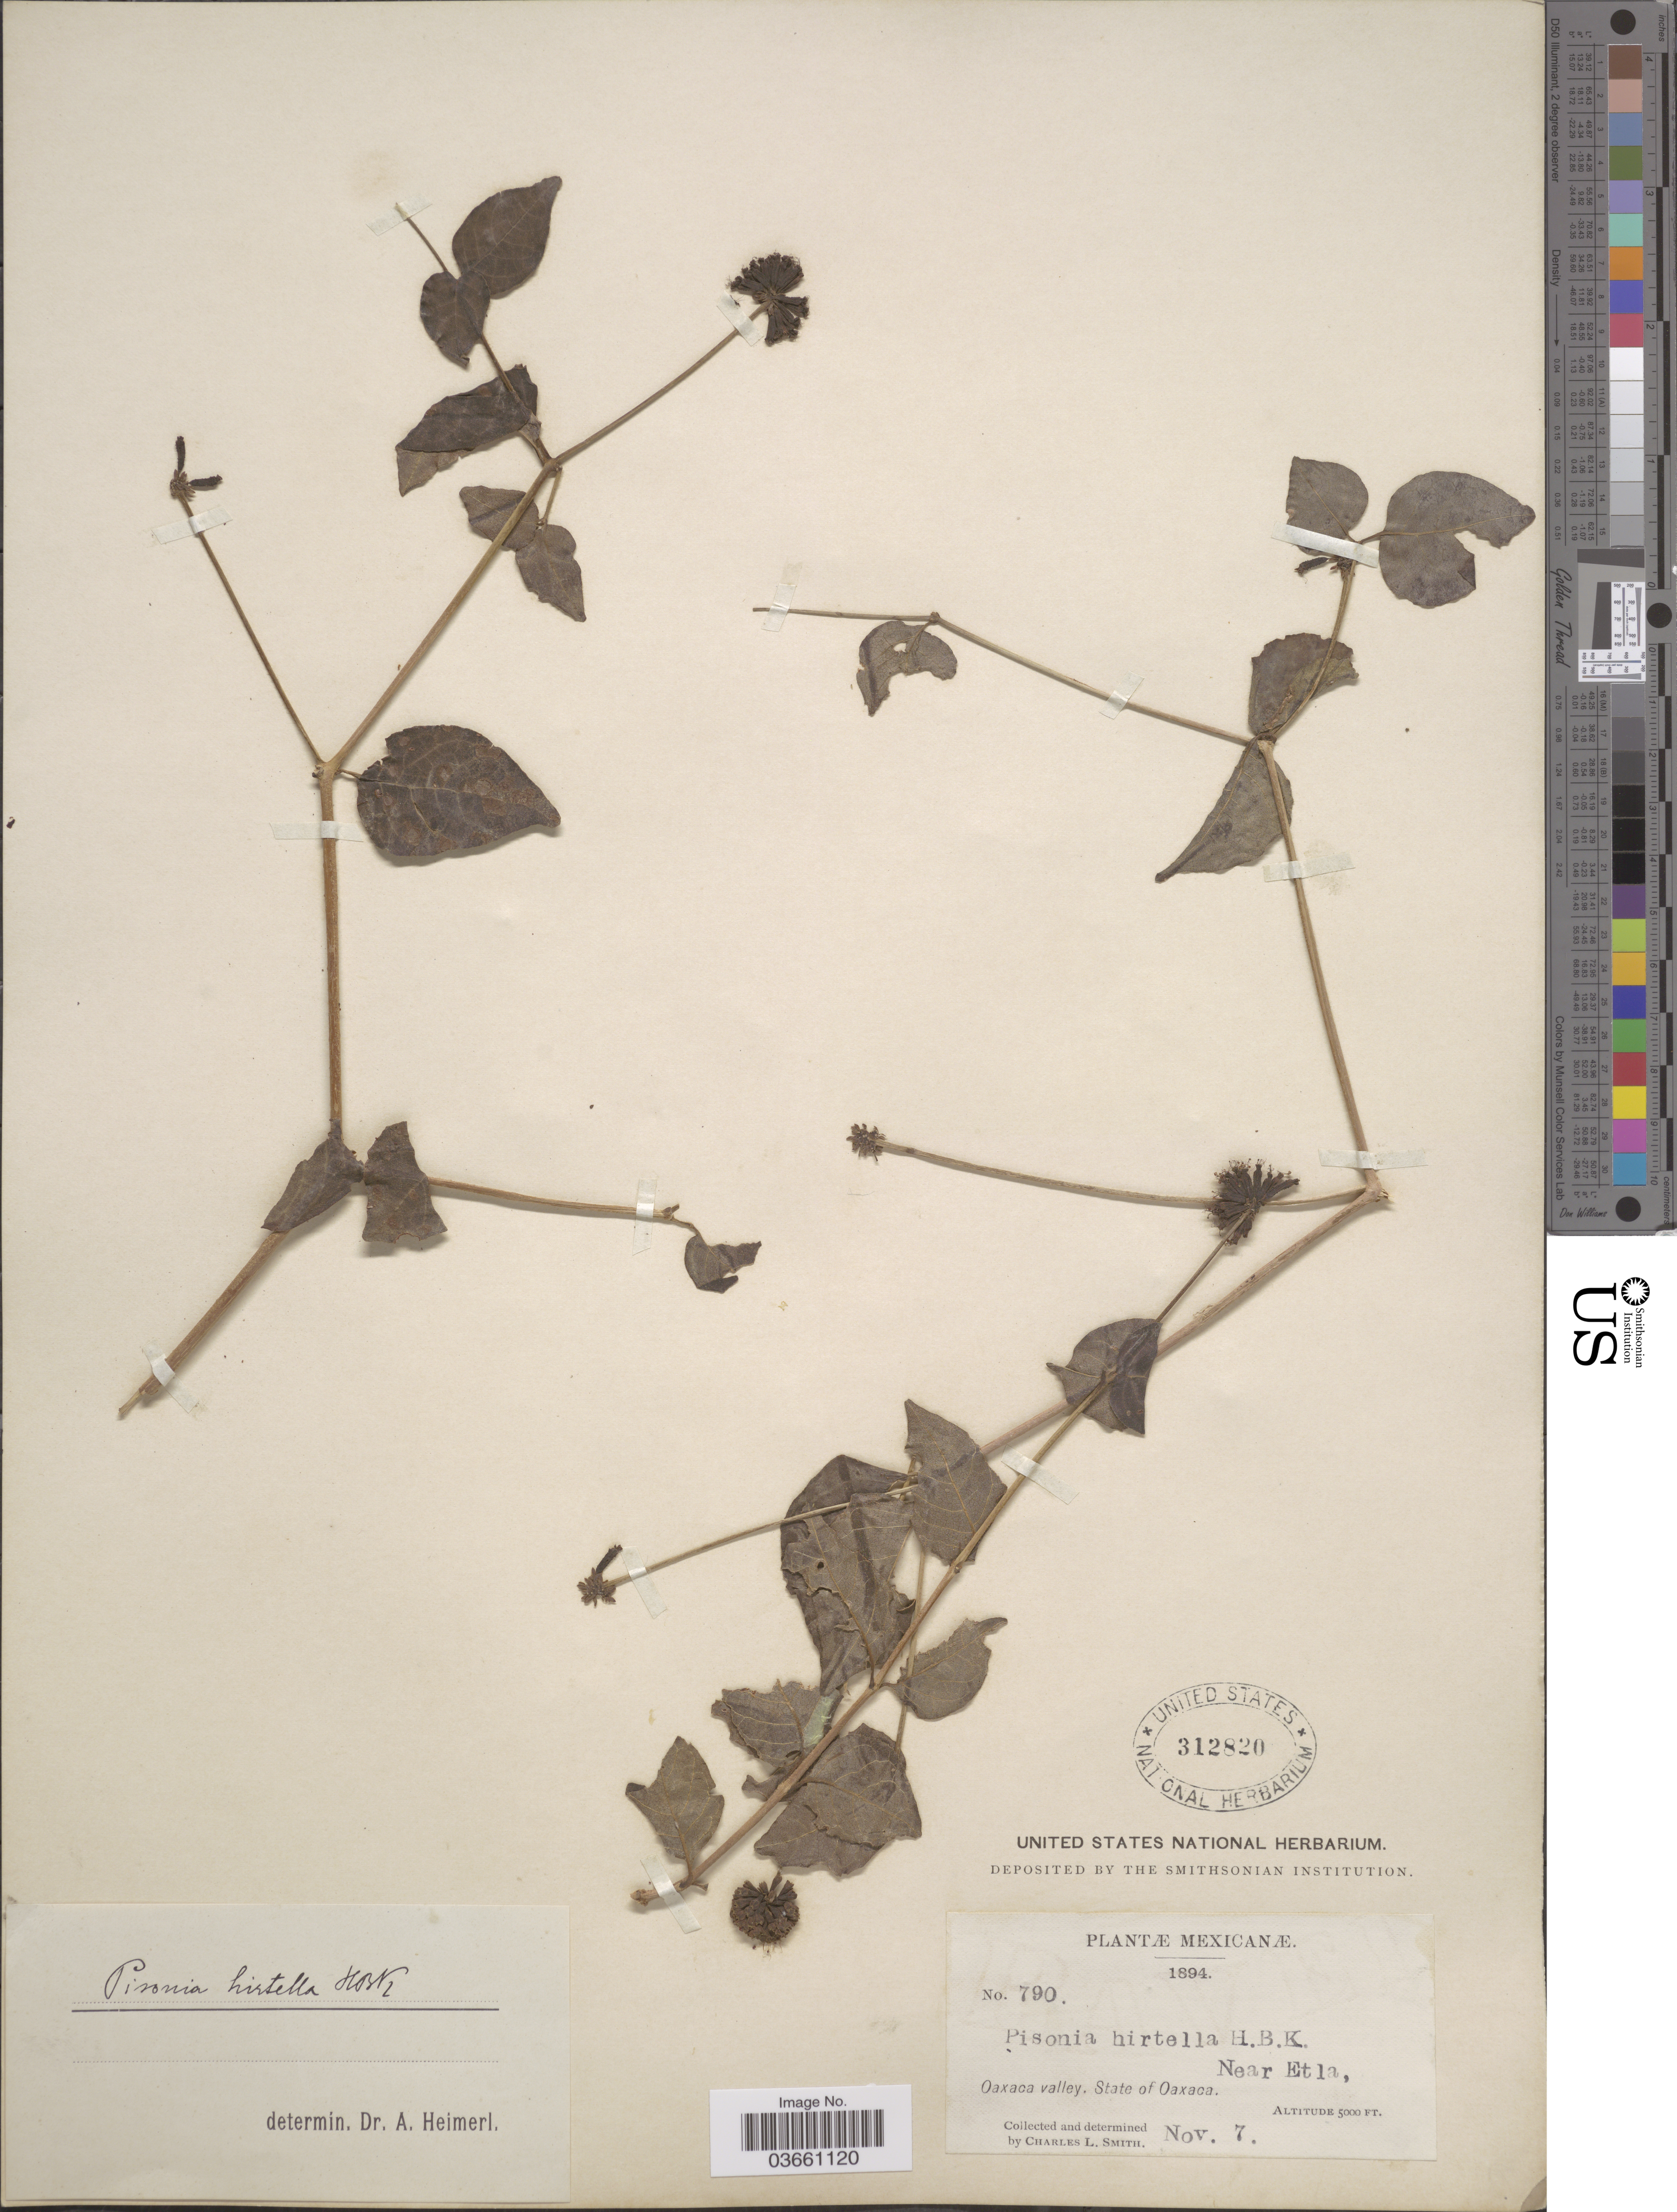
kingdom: Plantae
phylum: Tracheophyta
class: Magnoliopsida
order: Caryophyllales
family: Nyctaginaceae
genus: Pisoniella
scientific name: Pisoniella arborescens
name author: (Lag. & Rodr.) Standl.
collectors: C. L. Smith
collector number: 790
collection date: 1894-11-07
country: Mexico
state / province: Oaxaca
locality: Near Etla, Oaxaca valley.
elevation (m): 1524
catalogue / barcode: US 312820